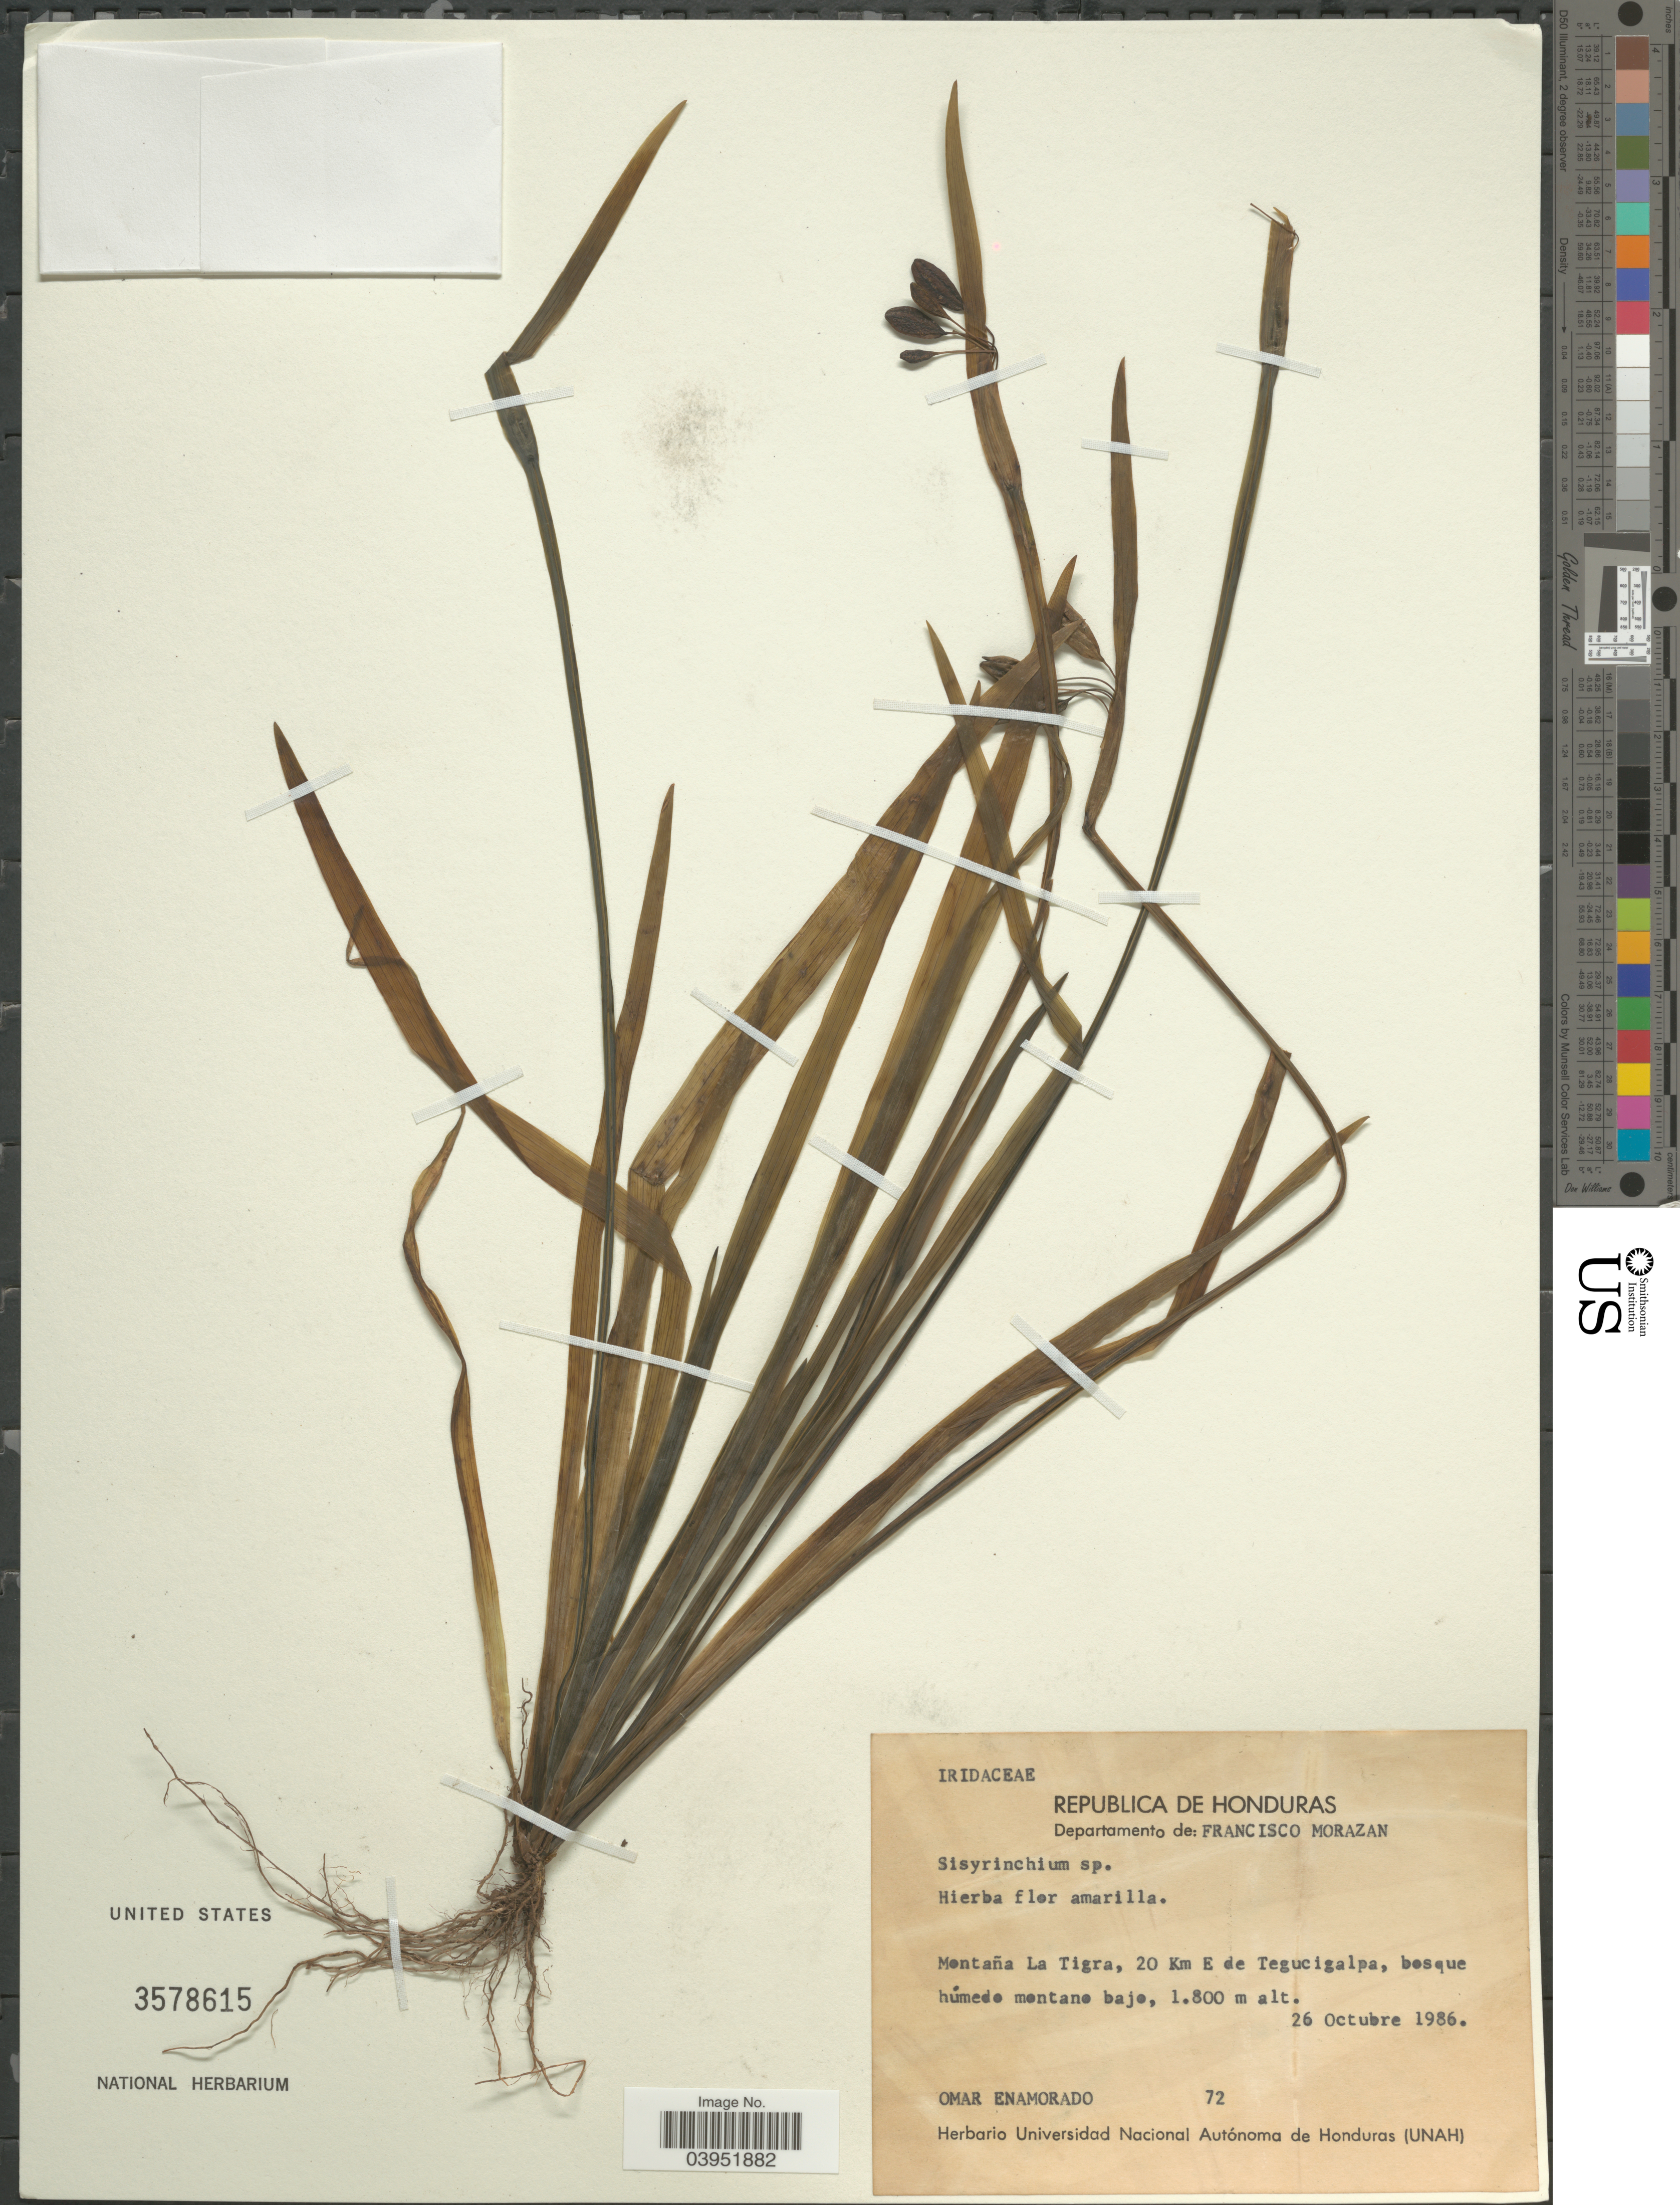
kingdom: Plantae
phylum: Tracheophyta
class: Liliopsida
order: Asparagales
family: Iridaceae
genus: Sisyrinchium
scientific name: Sisyrinchium sp.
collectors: E. Enamorado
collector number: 72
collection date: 1986-10-26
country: Honduras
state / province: Fco. Morazán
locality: Republica de Honduras. Departamento de: Francisco Morazan. Montaña La Tigra, 20 Km E de Tegucigalpa.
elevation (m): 1800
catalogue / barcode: US 3578615